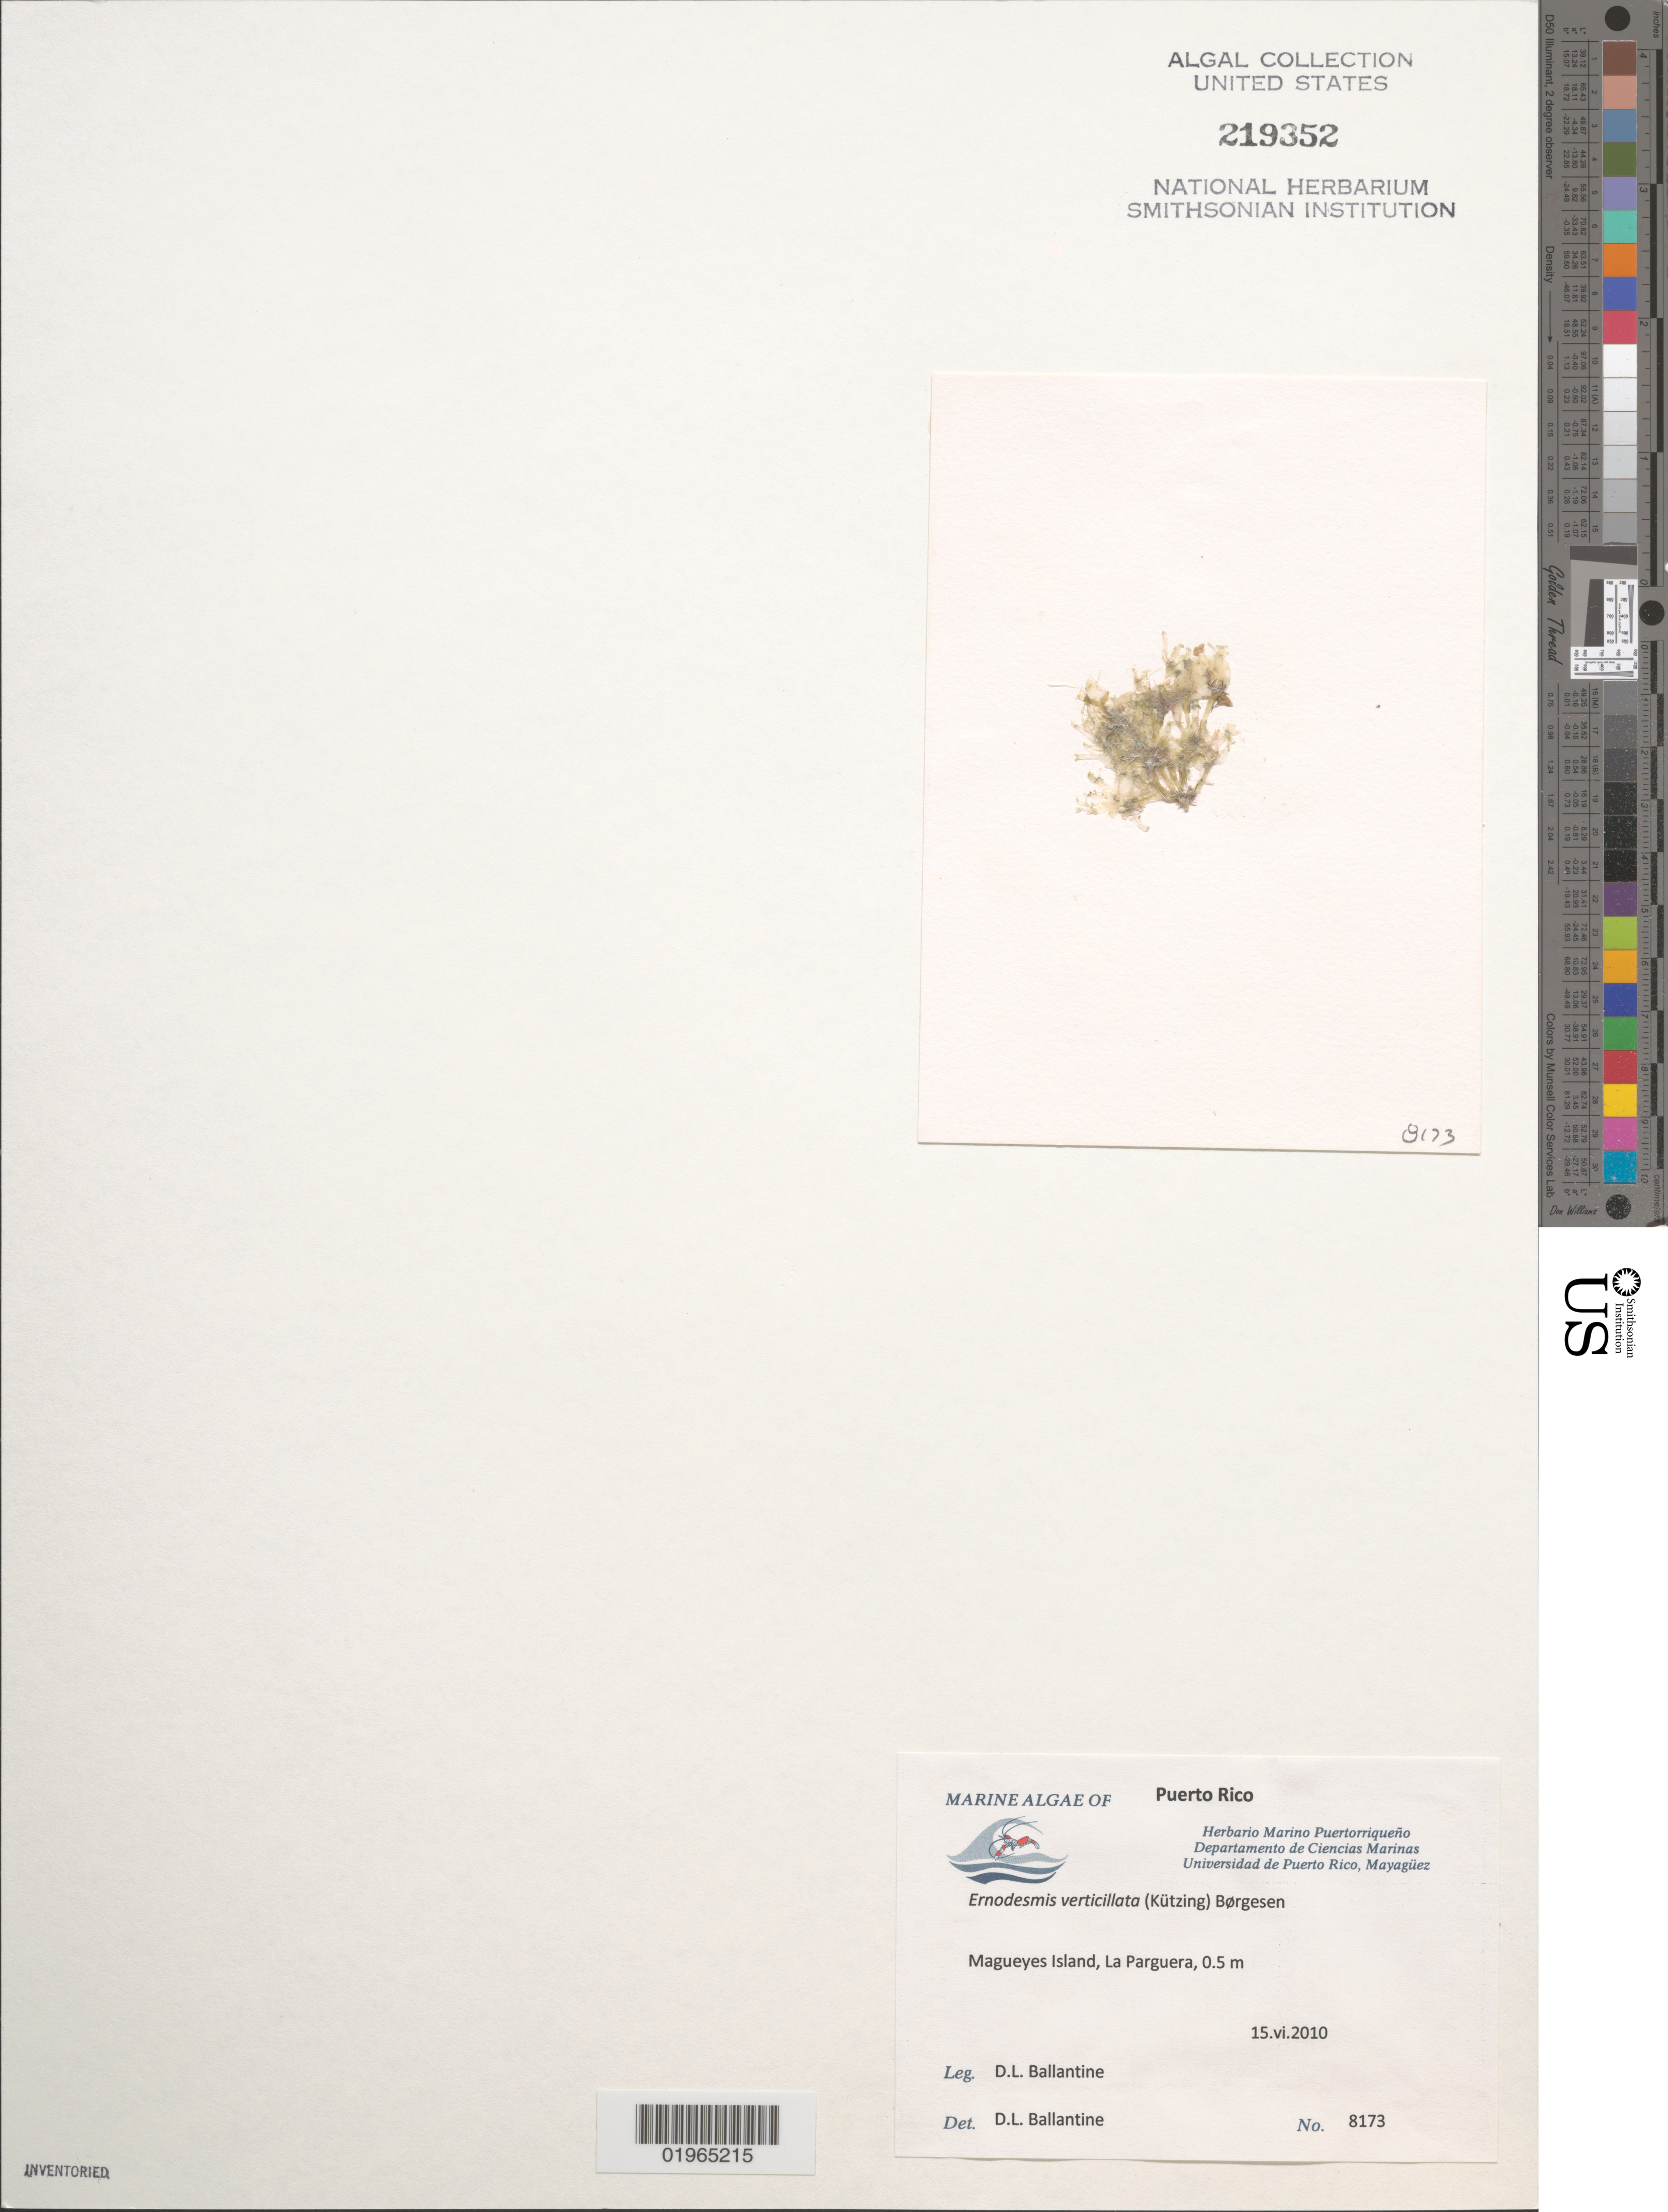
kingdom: Plantae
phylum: Chlorophyta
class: Ulvophyceae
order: Siphonocladales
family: Siphonocladaceae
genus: Ernodesmis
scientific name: Ernodesmis verticillata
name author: (Kütz.) Børgesen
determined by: Ballantine, D. L.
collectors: D.L. Ballantine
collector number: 8173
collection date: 2010-06-15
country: Puerto Rico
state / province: Lajas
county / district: La Parguera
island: Magueyes Island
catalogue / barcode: US 219352